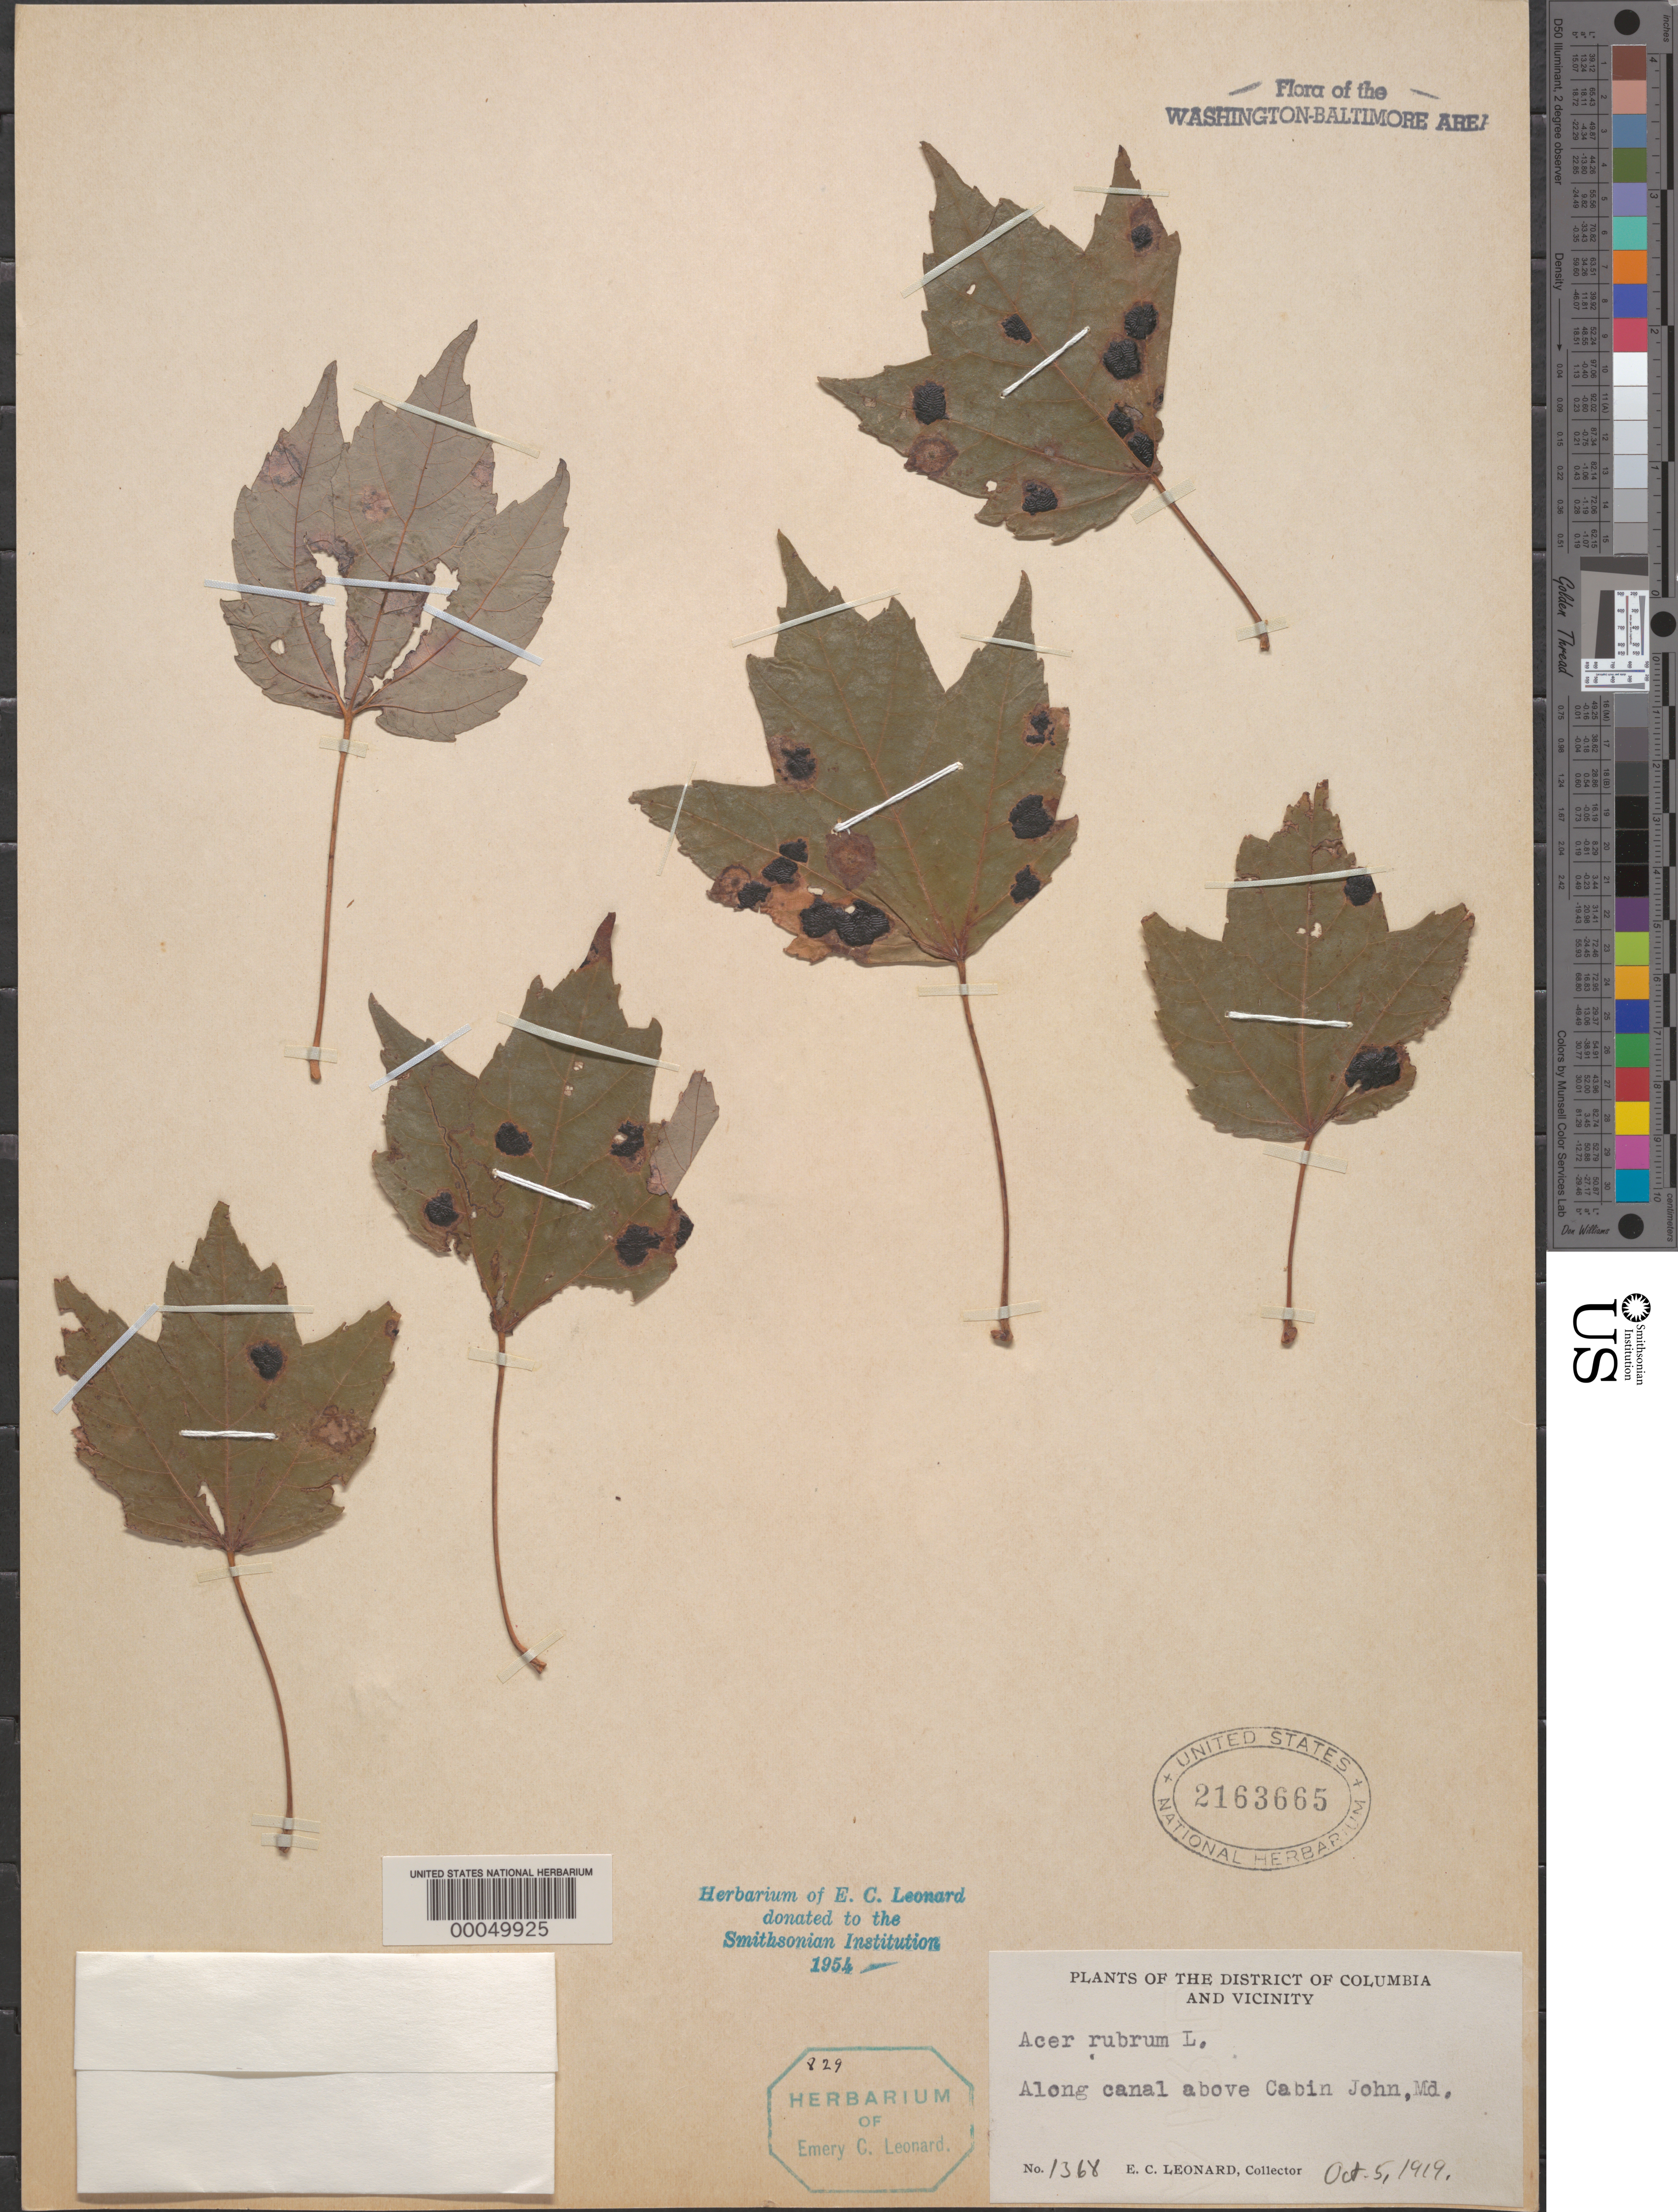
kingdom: Plantae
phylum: Tracheophyta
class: Magnoliopsida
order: Sapindales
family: Sapindaceae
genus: Acer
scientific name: Acer rubrum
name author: L.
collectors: E. C. Leonard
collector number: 1368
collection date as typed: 05 Oct 1919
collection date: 1919-10-05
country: United States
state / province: Maryland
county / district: Montgomery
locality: C. & O. Canal above Cabin John C. & O. Canal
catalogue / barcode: US 2163665